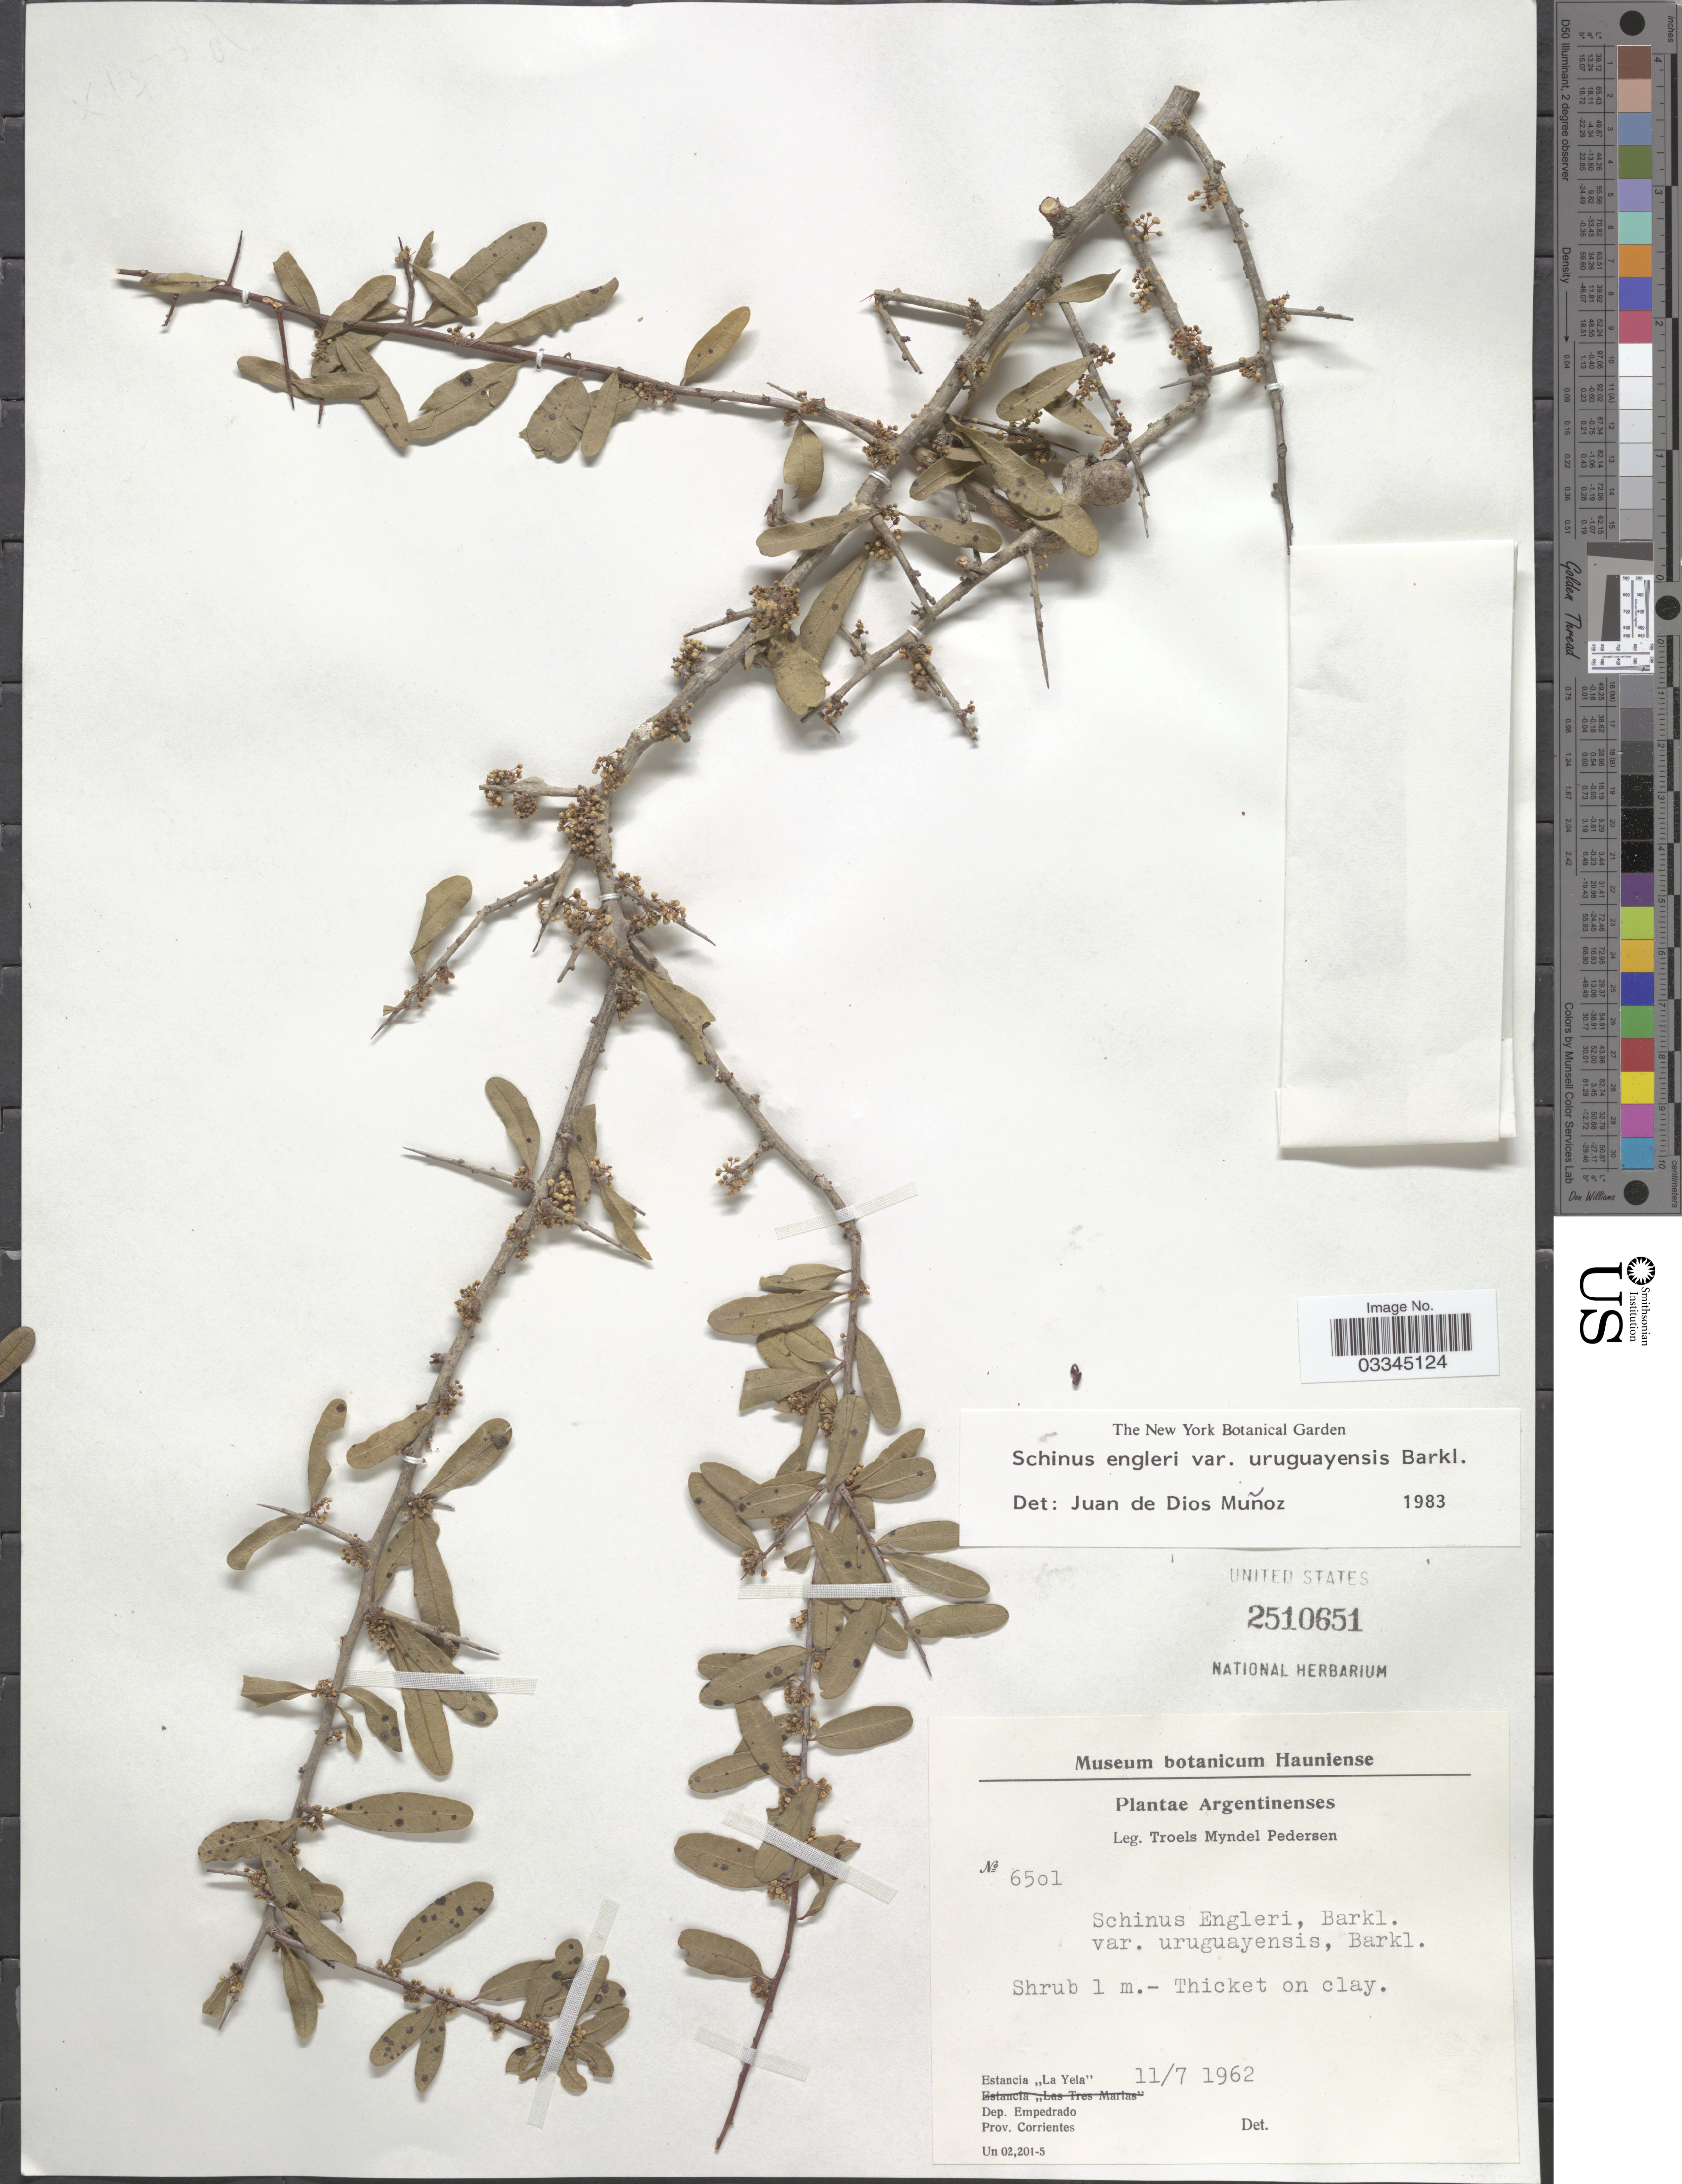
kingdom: Plantae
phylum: Tracheophyta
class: Magnoliopsida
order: Sapindales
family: Anacardiaceae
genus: Schinus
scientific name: Schinus engleri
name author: F.A. Barkley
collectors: T. Pederson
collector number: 6501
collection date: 1962-07-11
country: Argentina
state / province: Corrientes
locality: Estancia "La Yela", Dep. Empedrado.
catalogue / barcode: US 2510651